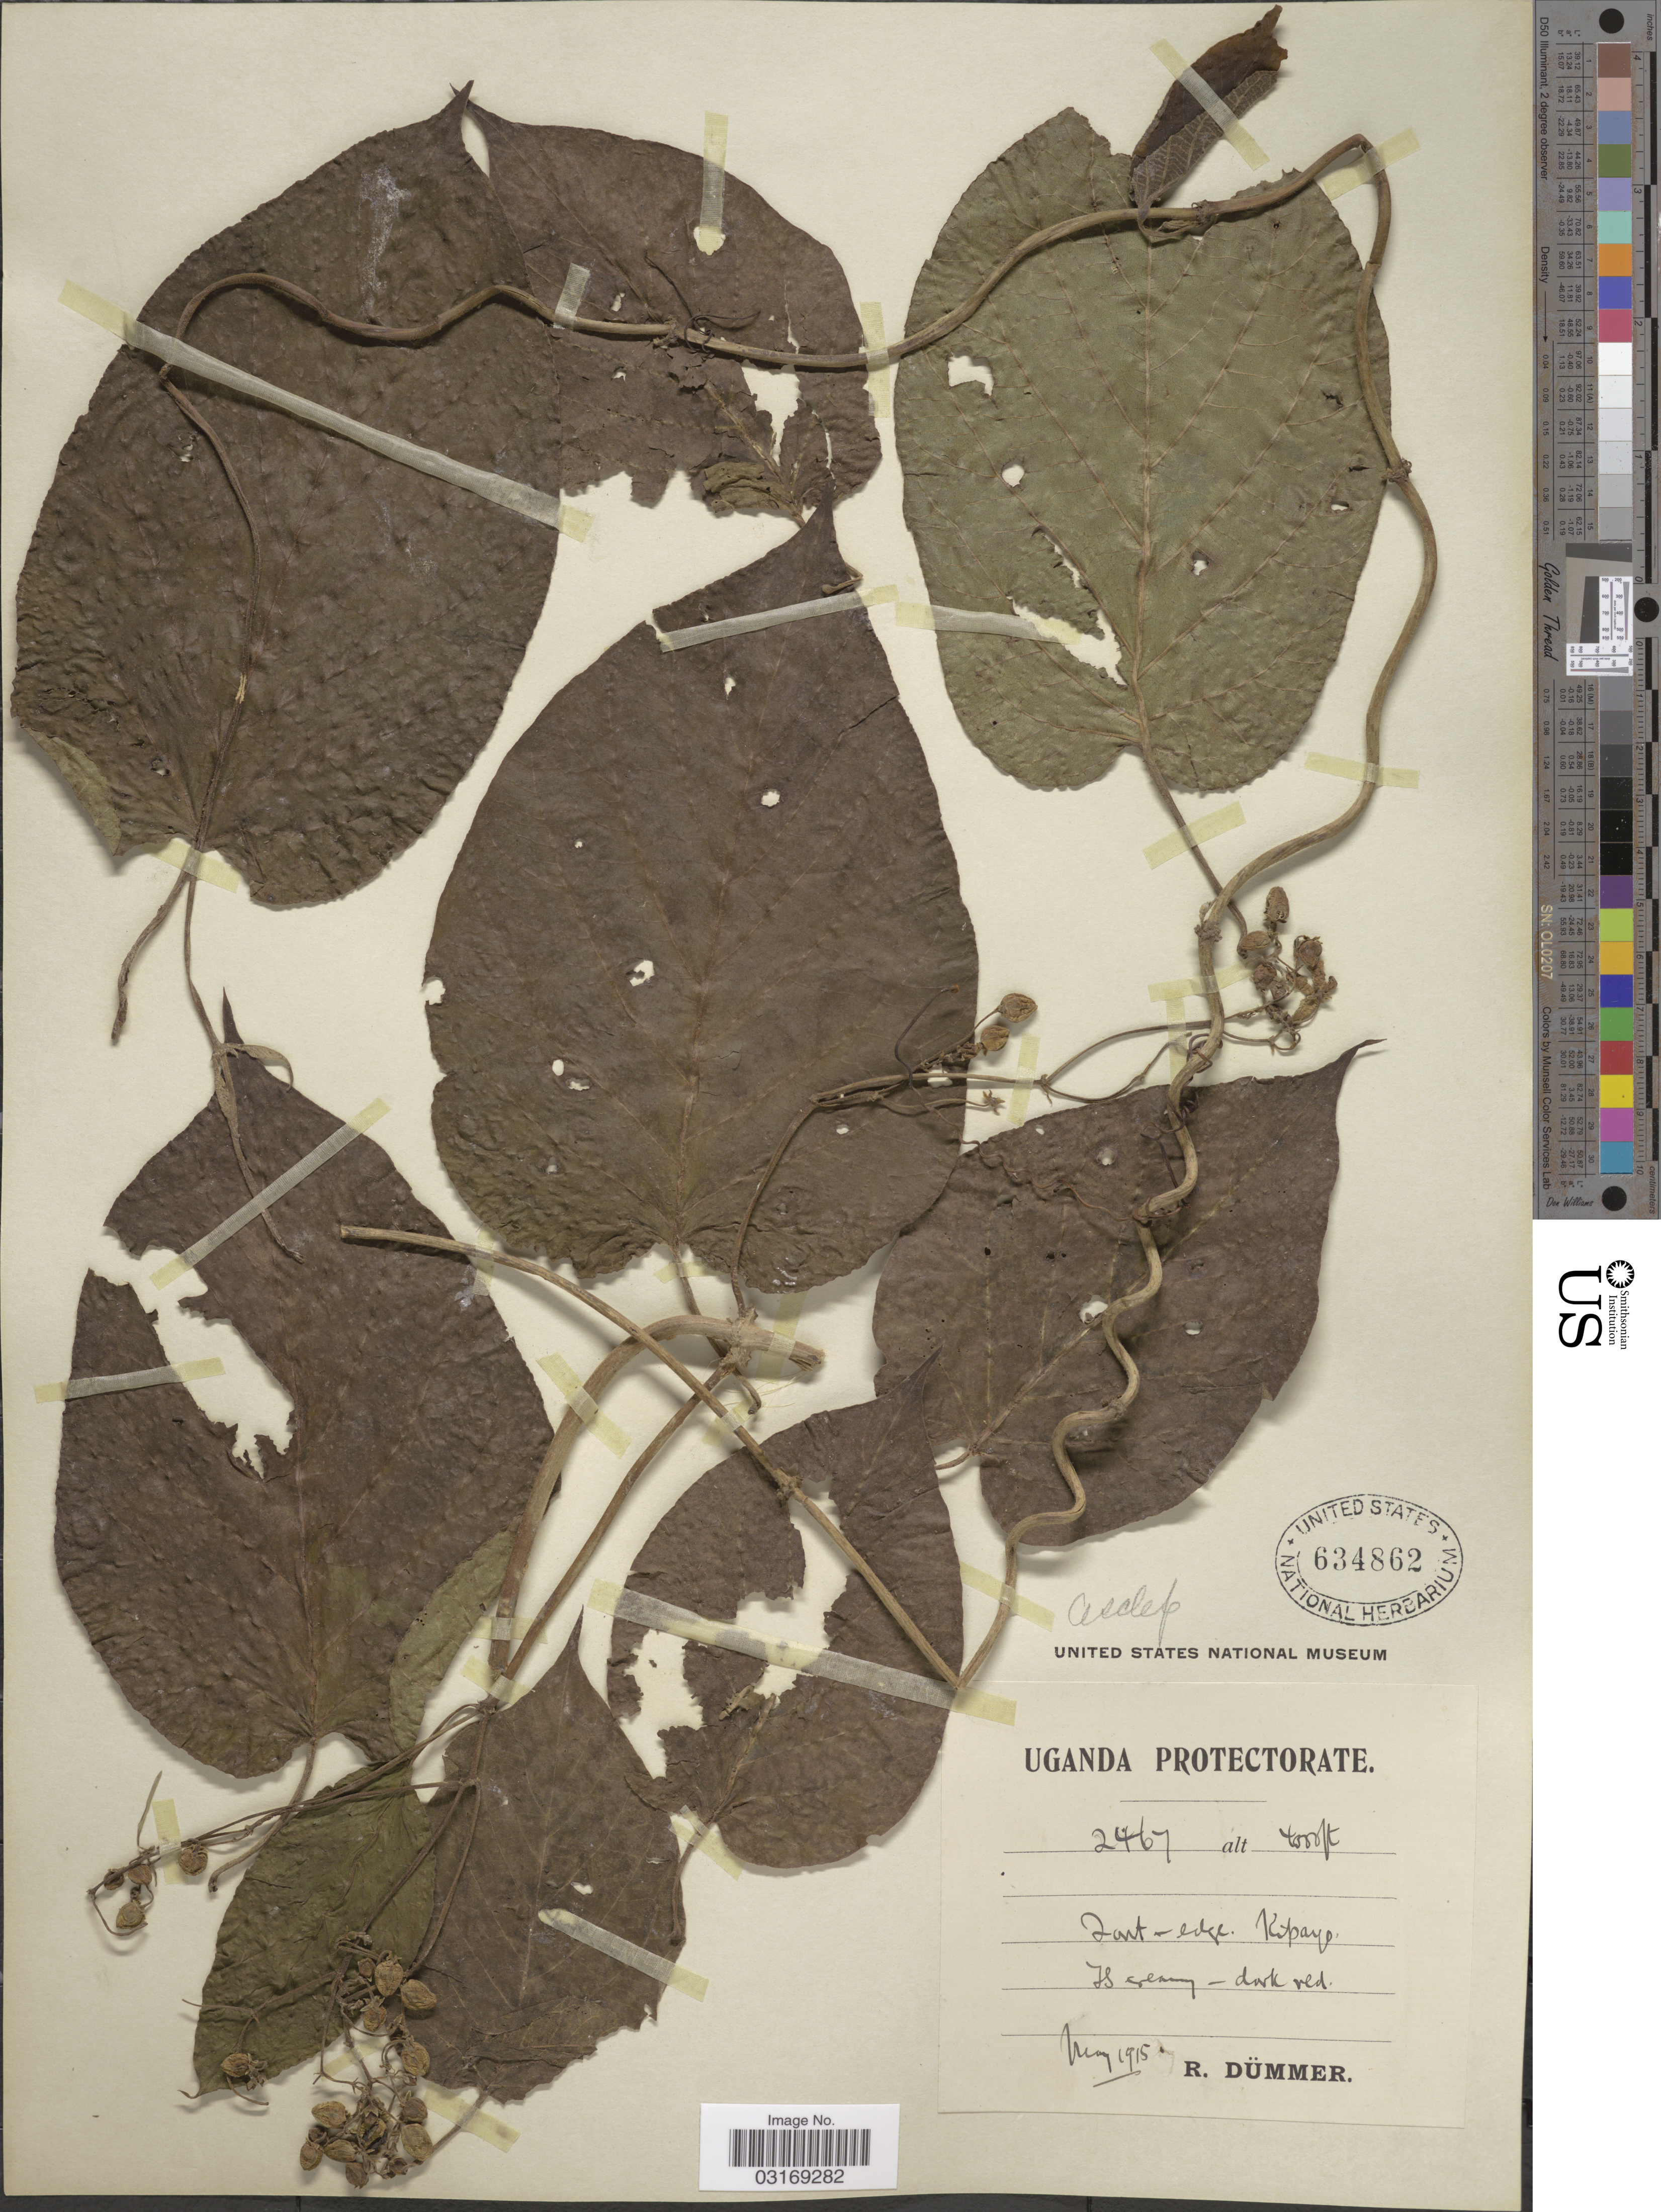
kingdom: Plantae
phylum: Tracheophyta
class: Magnoliopsida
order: Gentianales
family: Apocynaceae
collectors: R. A. Dümmer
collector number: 2467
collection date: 1915-05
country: Uganda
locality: Kipayo.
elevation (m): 1219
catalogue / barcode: US 634862